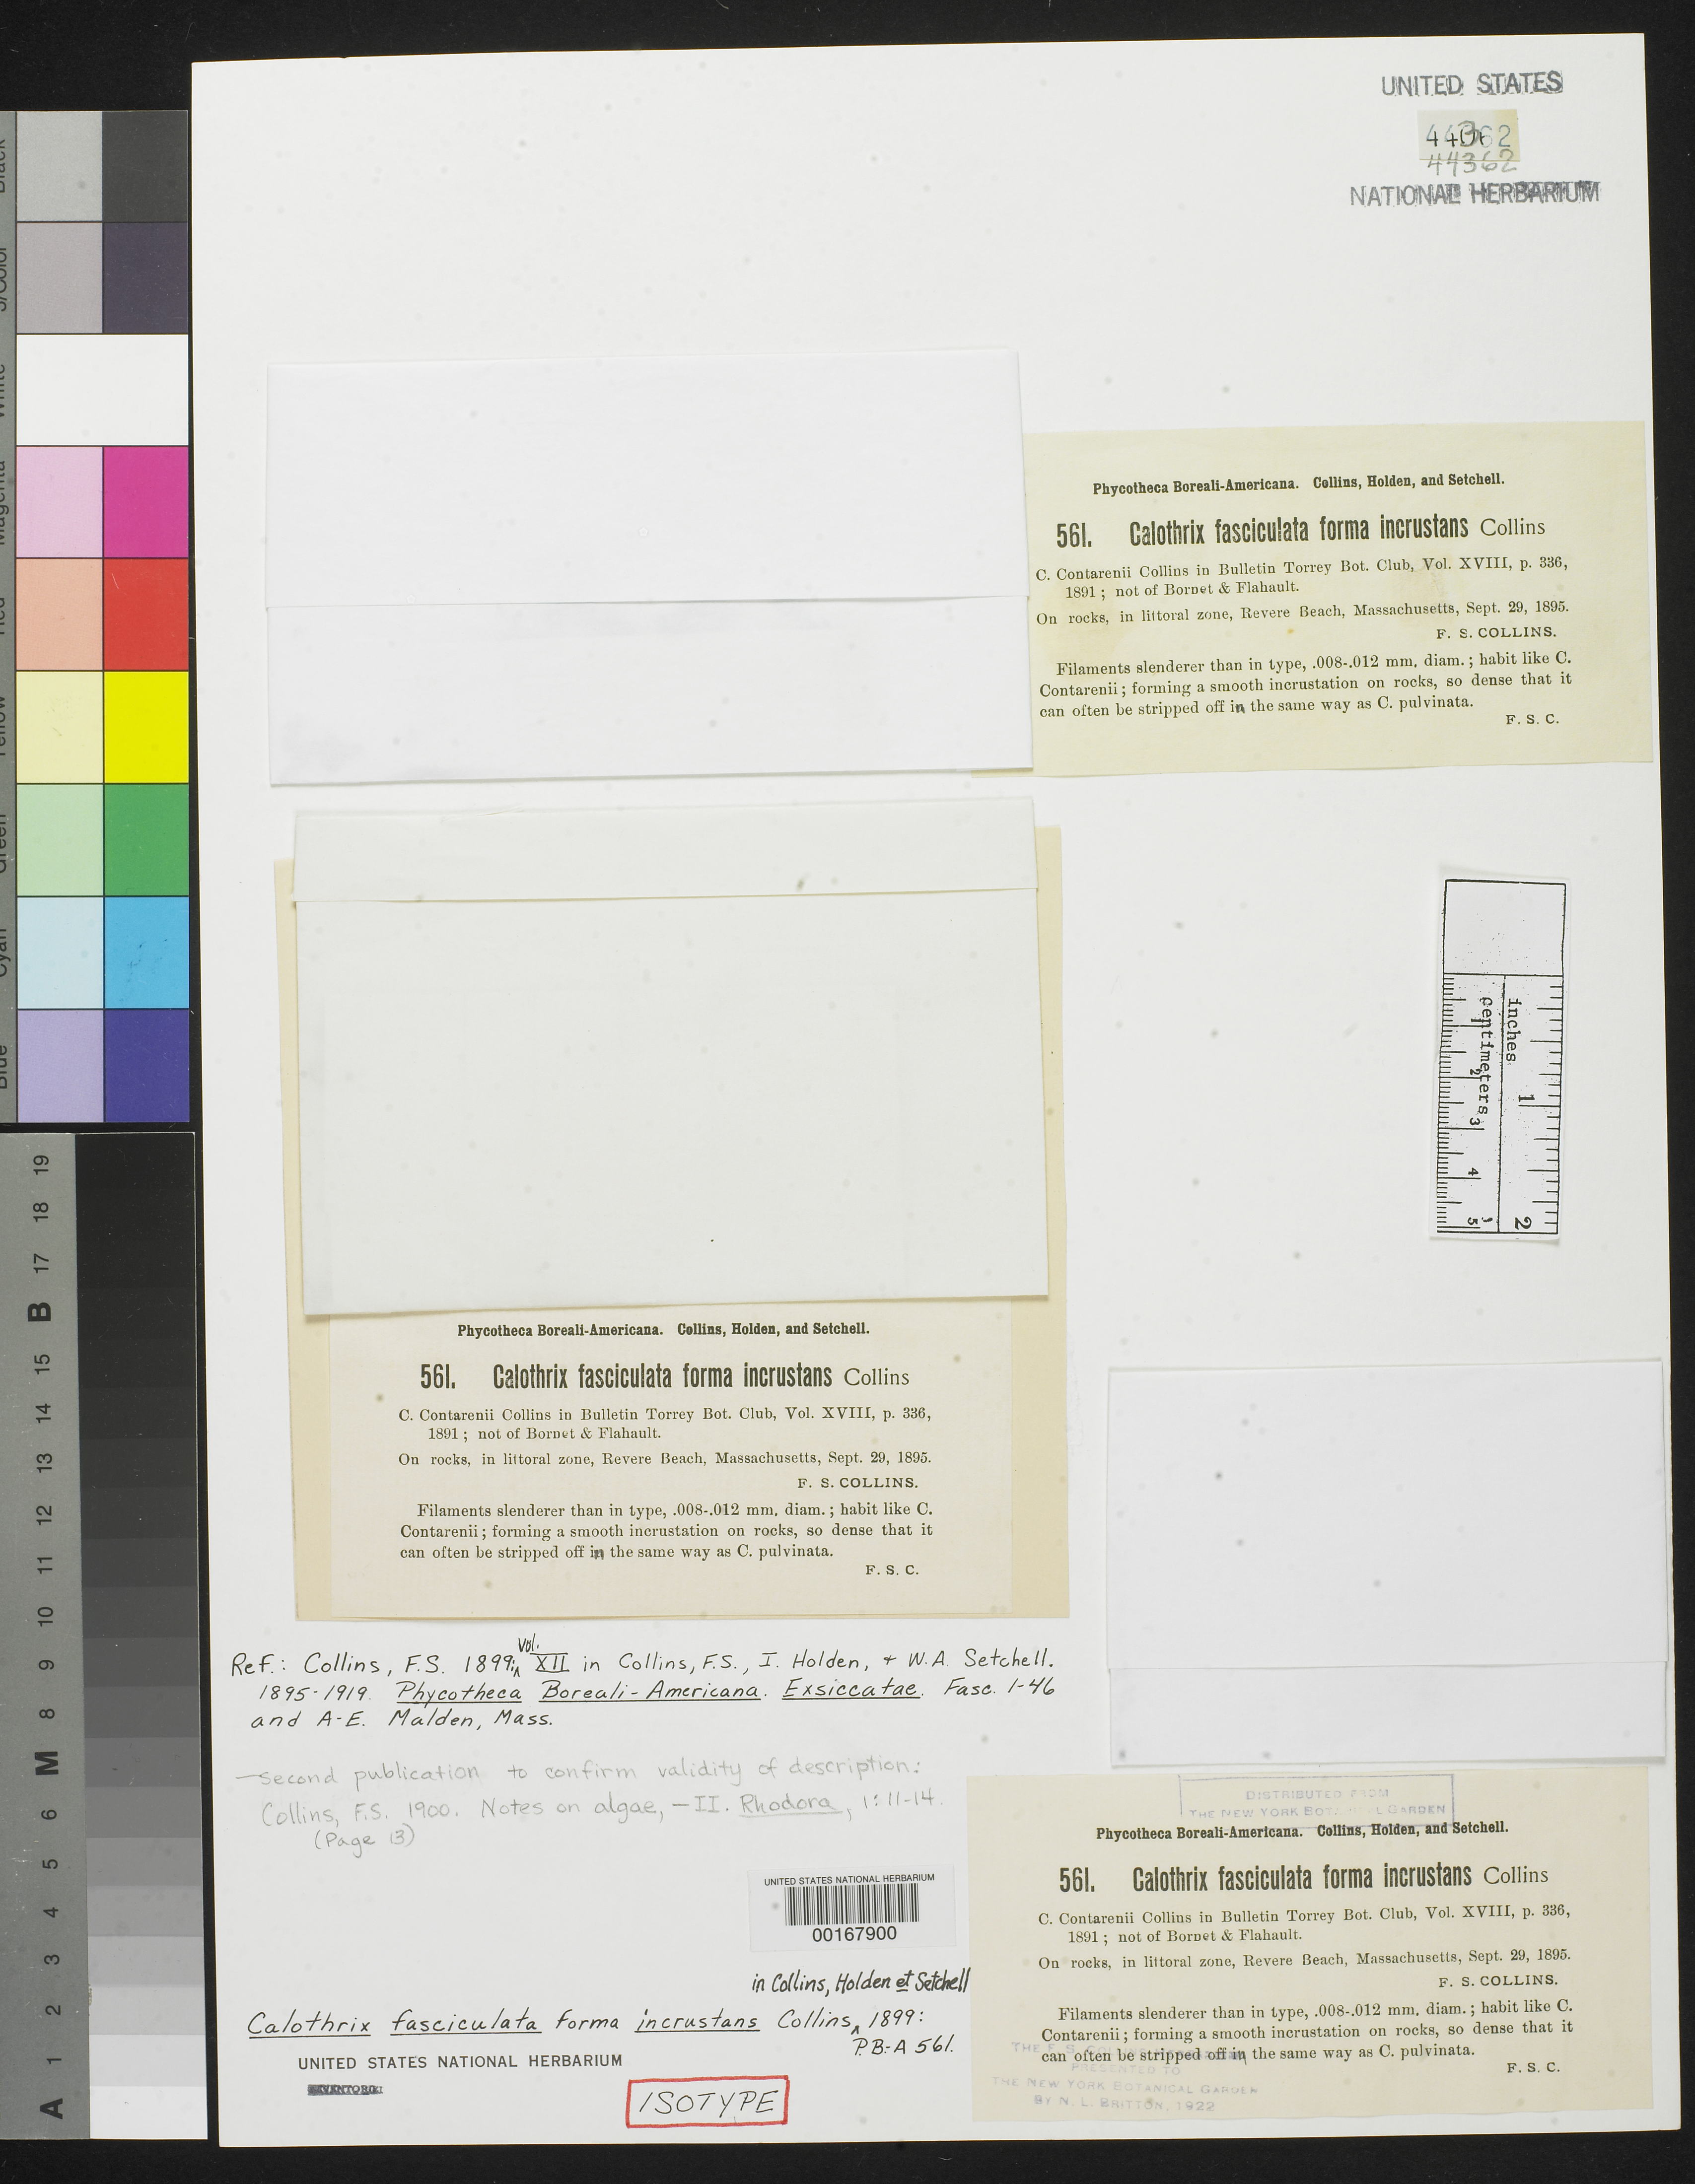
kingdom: Bacteria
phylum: Cyanobacteria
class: Cyanobacteriia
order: Cyanobacteriales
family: Rivulariaceae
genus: Calothrix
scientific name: Calothrix fasciculata f. incrustans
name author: Collins in Collins et al.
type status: Isotype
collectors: F. Collins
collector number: PB-A 561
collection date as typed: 29 Sep 1895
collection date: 1895-09-29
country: United States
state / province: Massachusetts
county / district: Suffolk County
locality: Revere Beach.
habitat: On rocks in littoral zone.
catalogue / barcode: US 44362